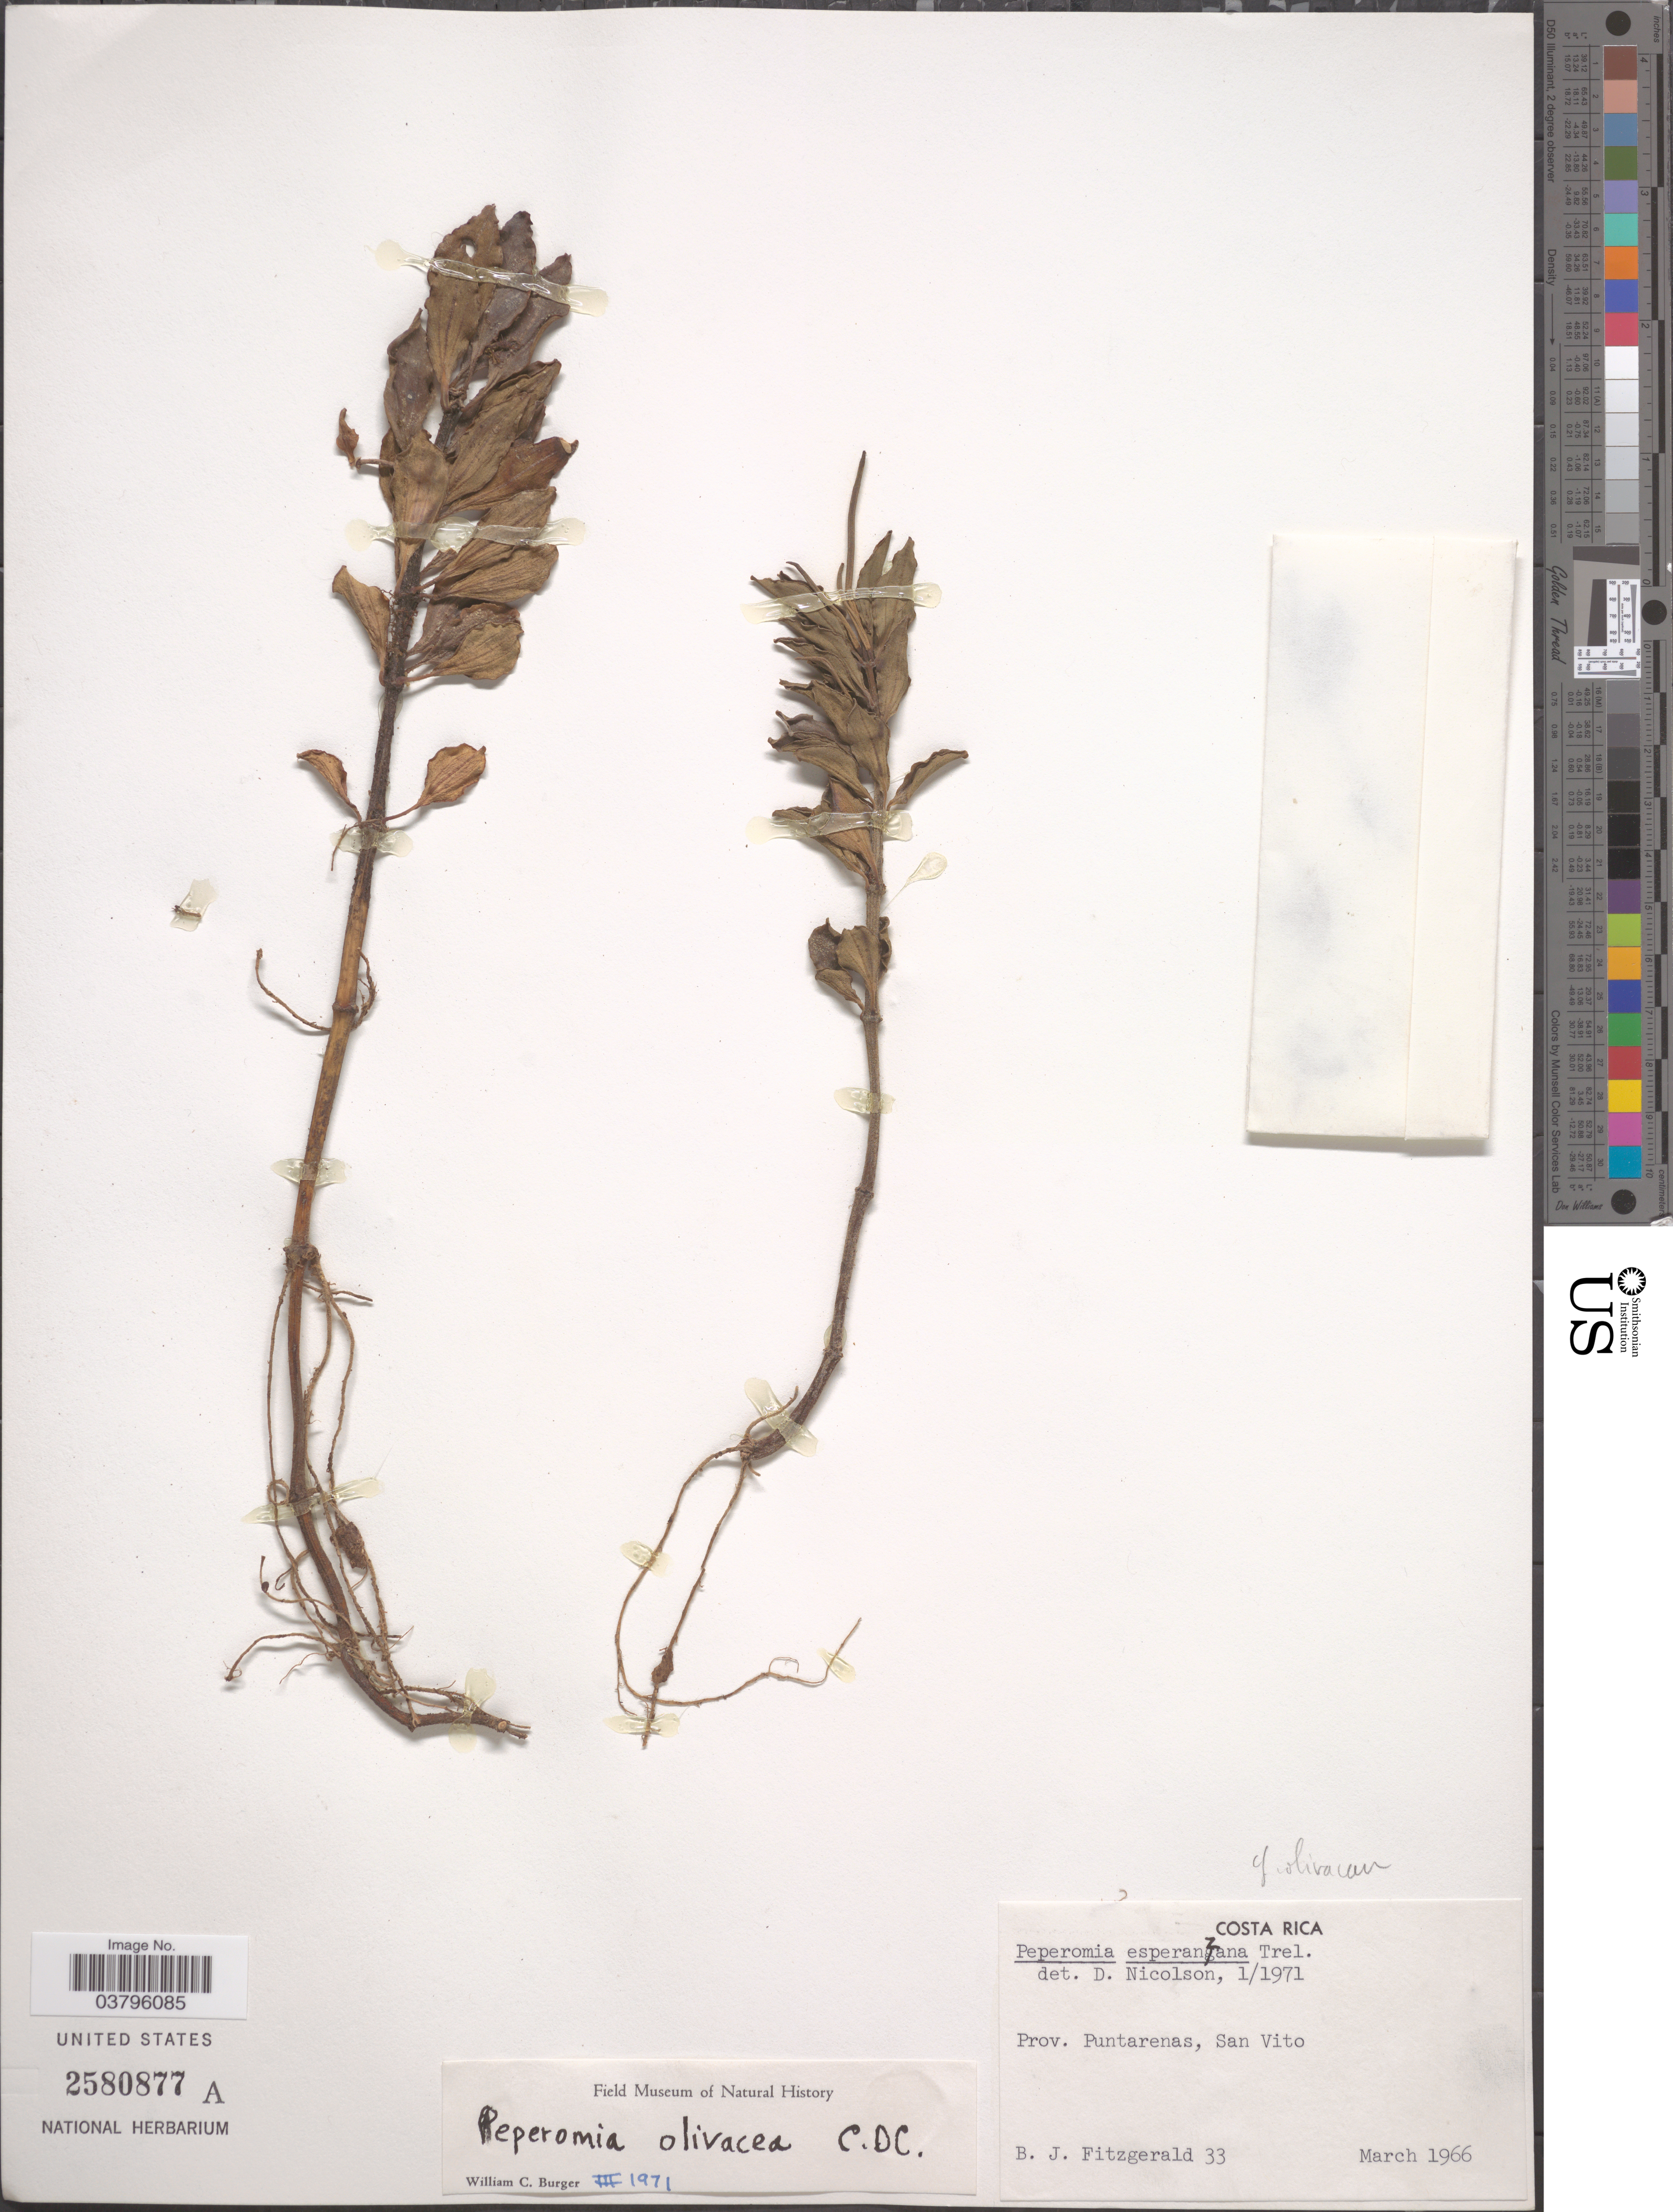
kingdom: Plantae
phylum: Tracheophyta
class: Magnoliopsida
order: Piperales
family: Piperaceae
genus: Peperomia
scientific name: Peperomia olivacea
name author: C. DC.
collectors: B. Fitzgerald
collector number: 33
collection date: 1966-03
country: Costa Rica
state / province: Puntarenas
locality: San Vito.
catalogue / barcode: US 2580877A